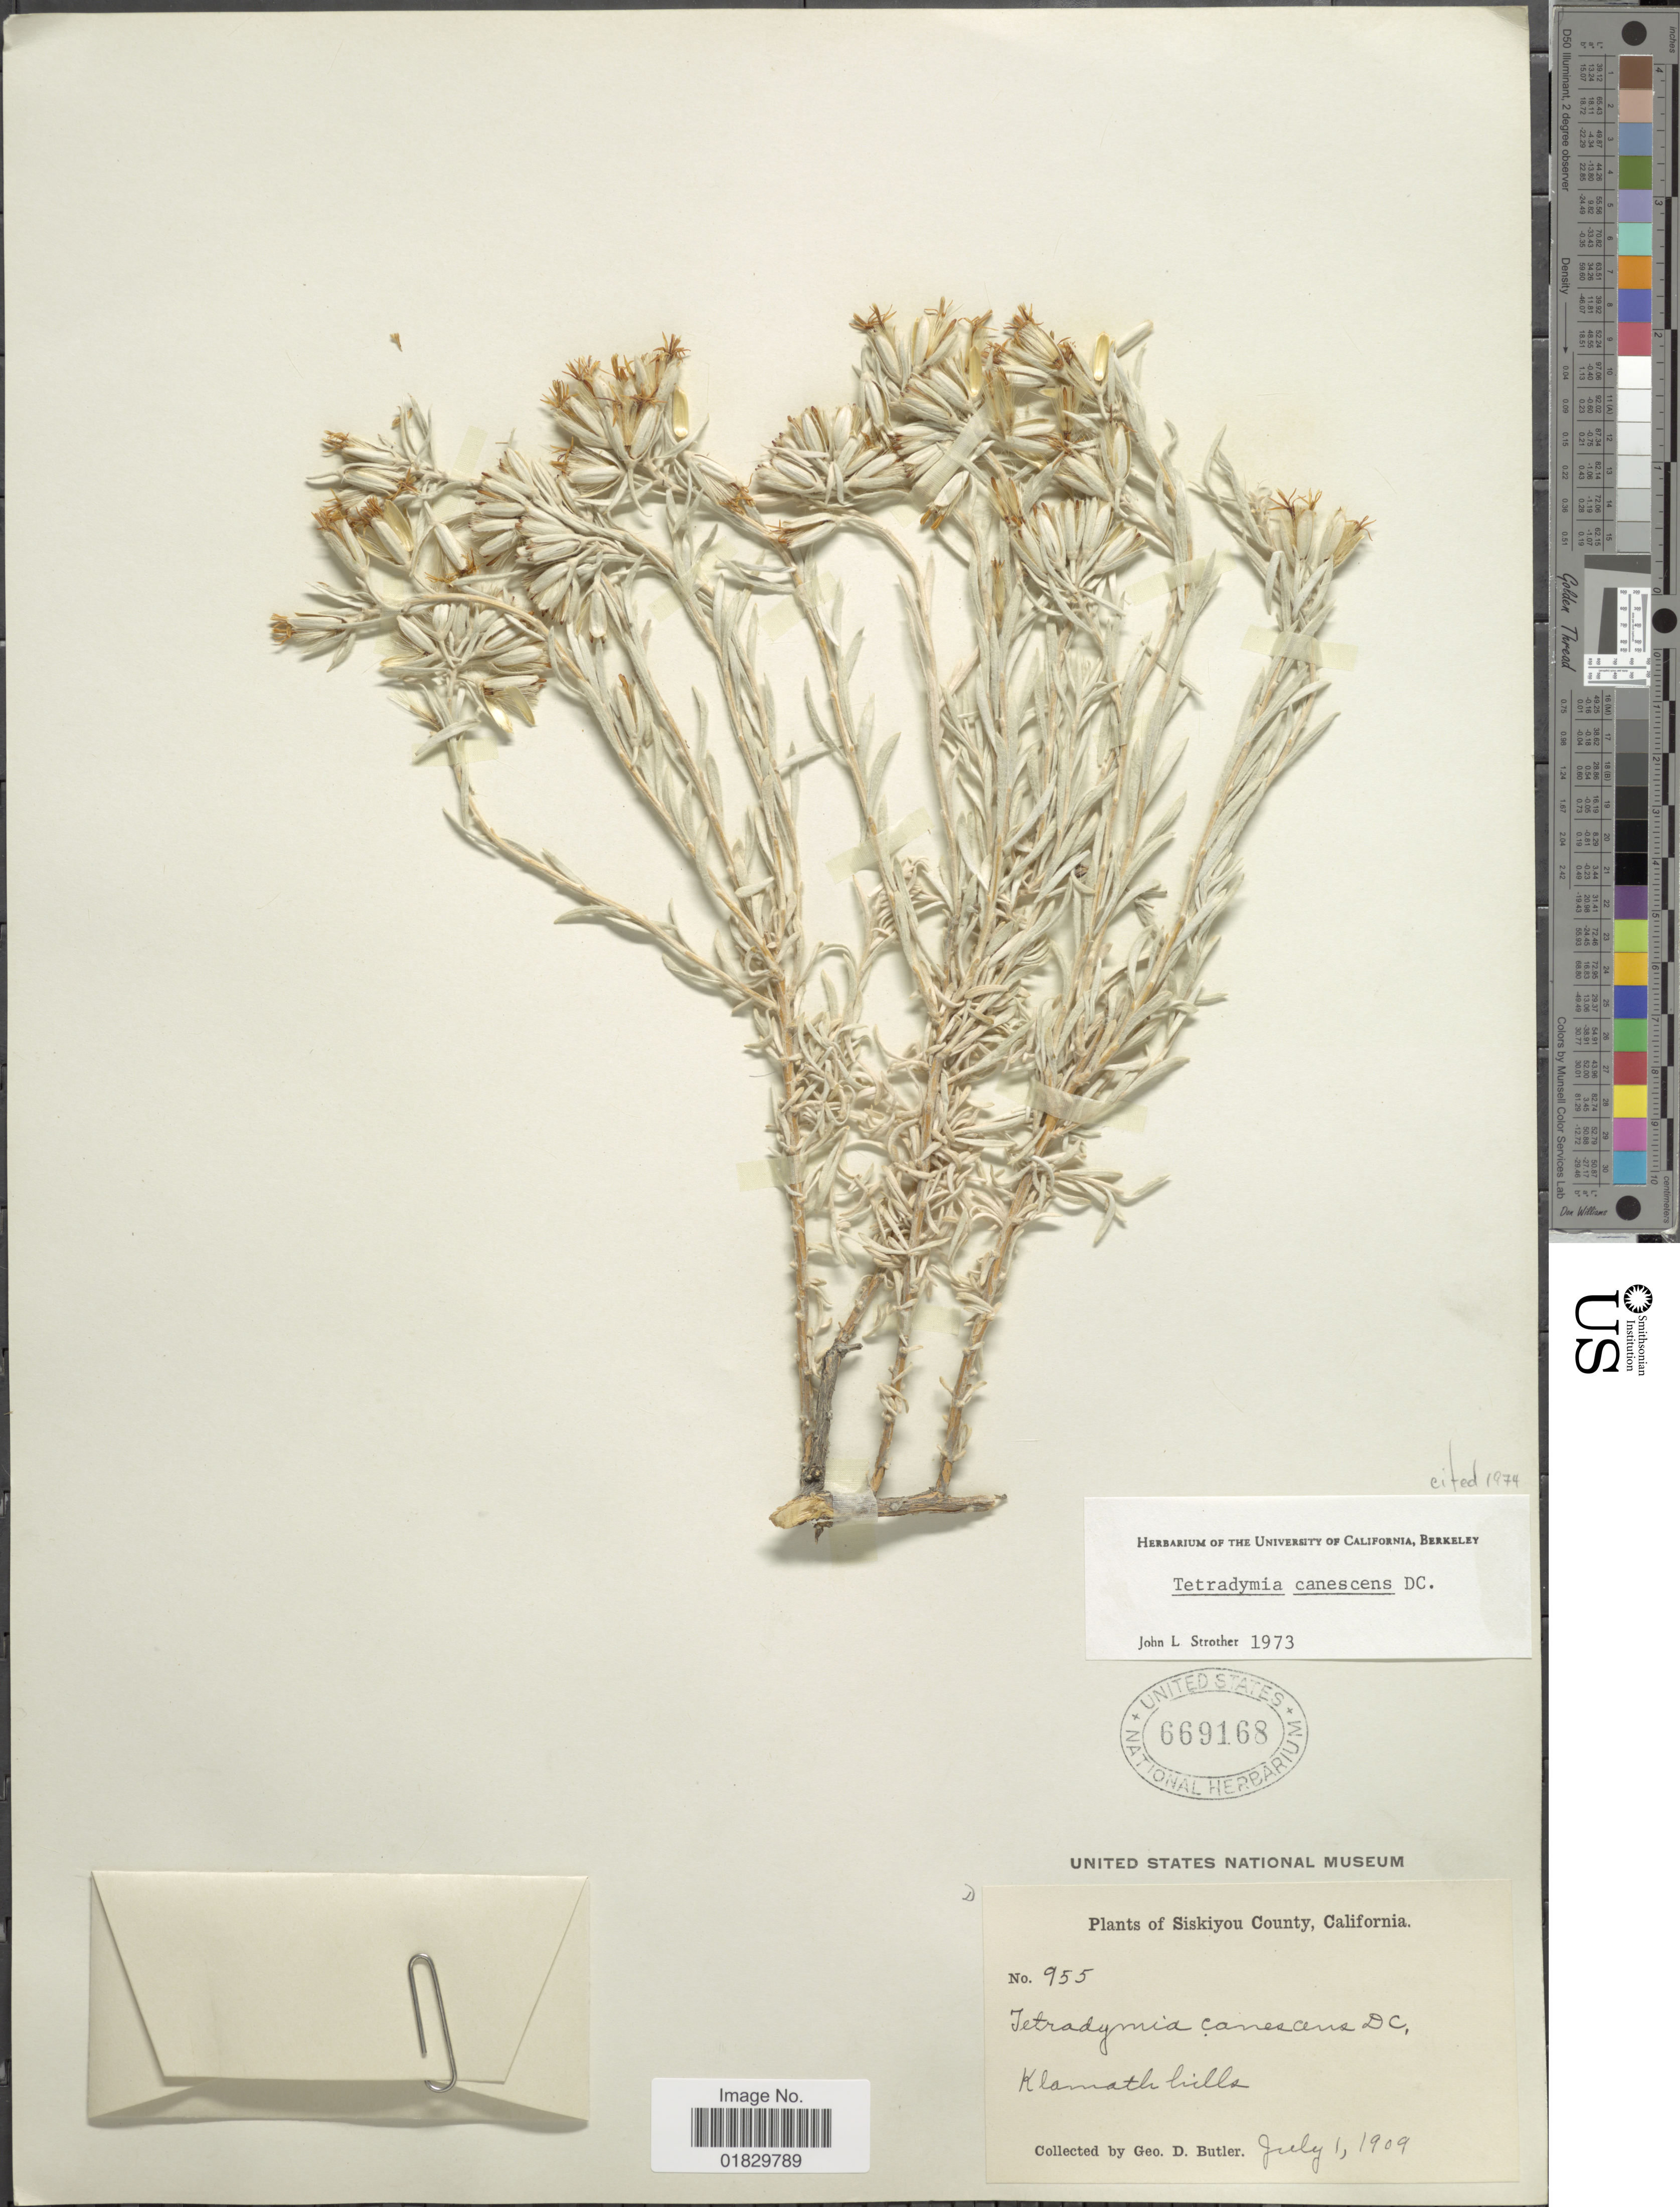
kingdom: Plantae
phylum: Tracheophyta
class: Magnoliopsida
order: Asterales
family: Asteraceae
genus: Tetradymia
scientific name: Tetradymia canescens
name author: DC.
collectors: G. D. Butler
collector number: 955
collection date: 1909-07-01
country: United States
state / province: California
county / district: Siskiyou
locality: Siskiyou County, California. Klamath hills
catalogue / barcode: US 669168